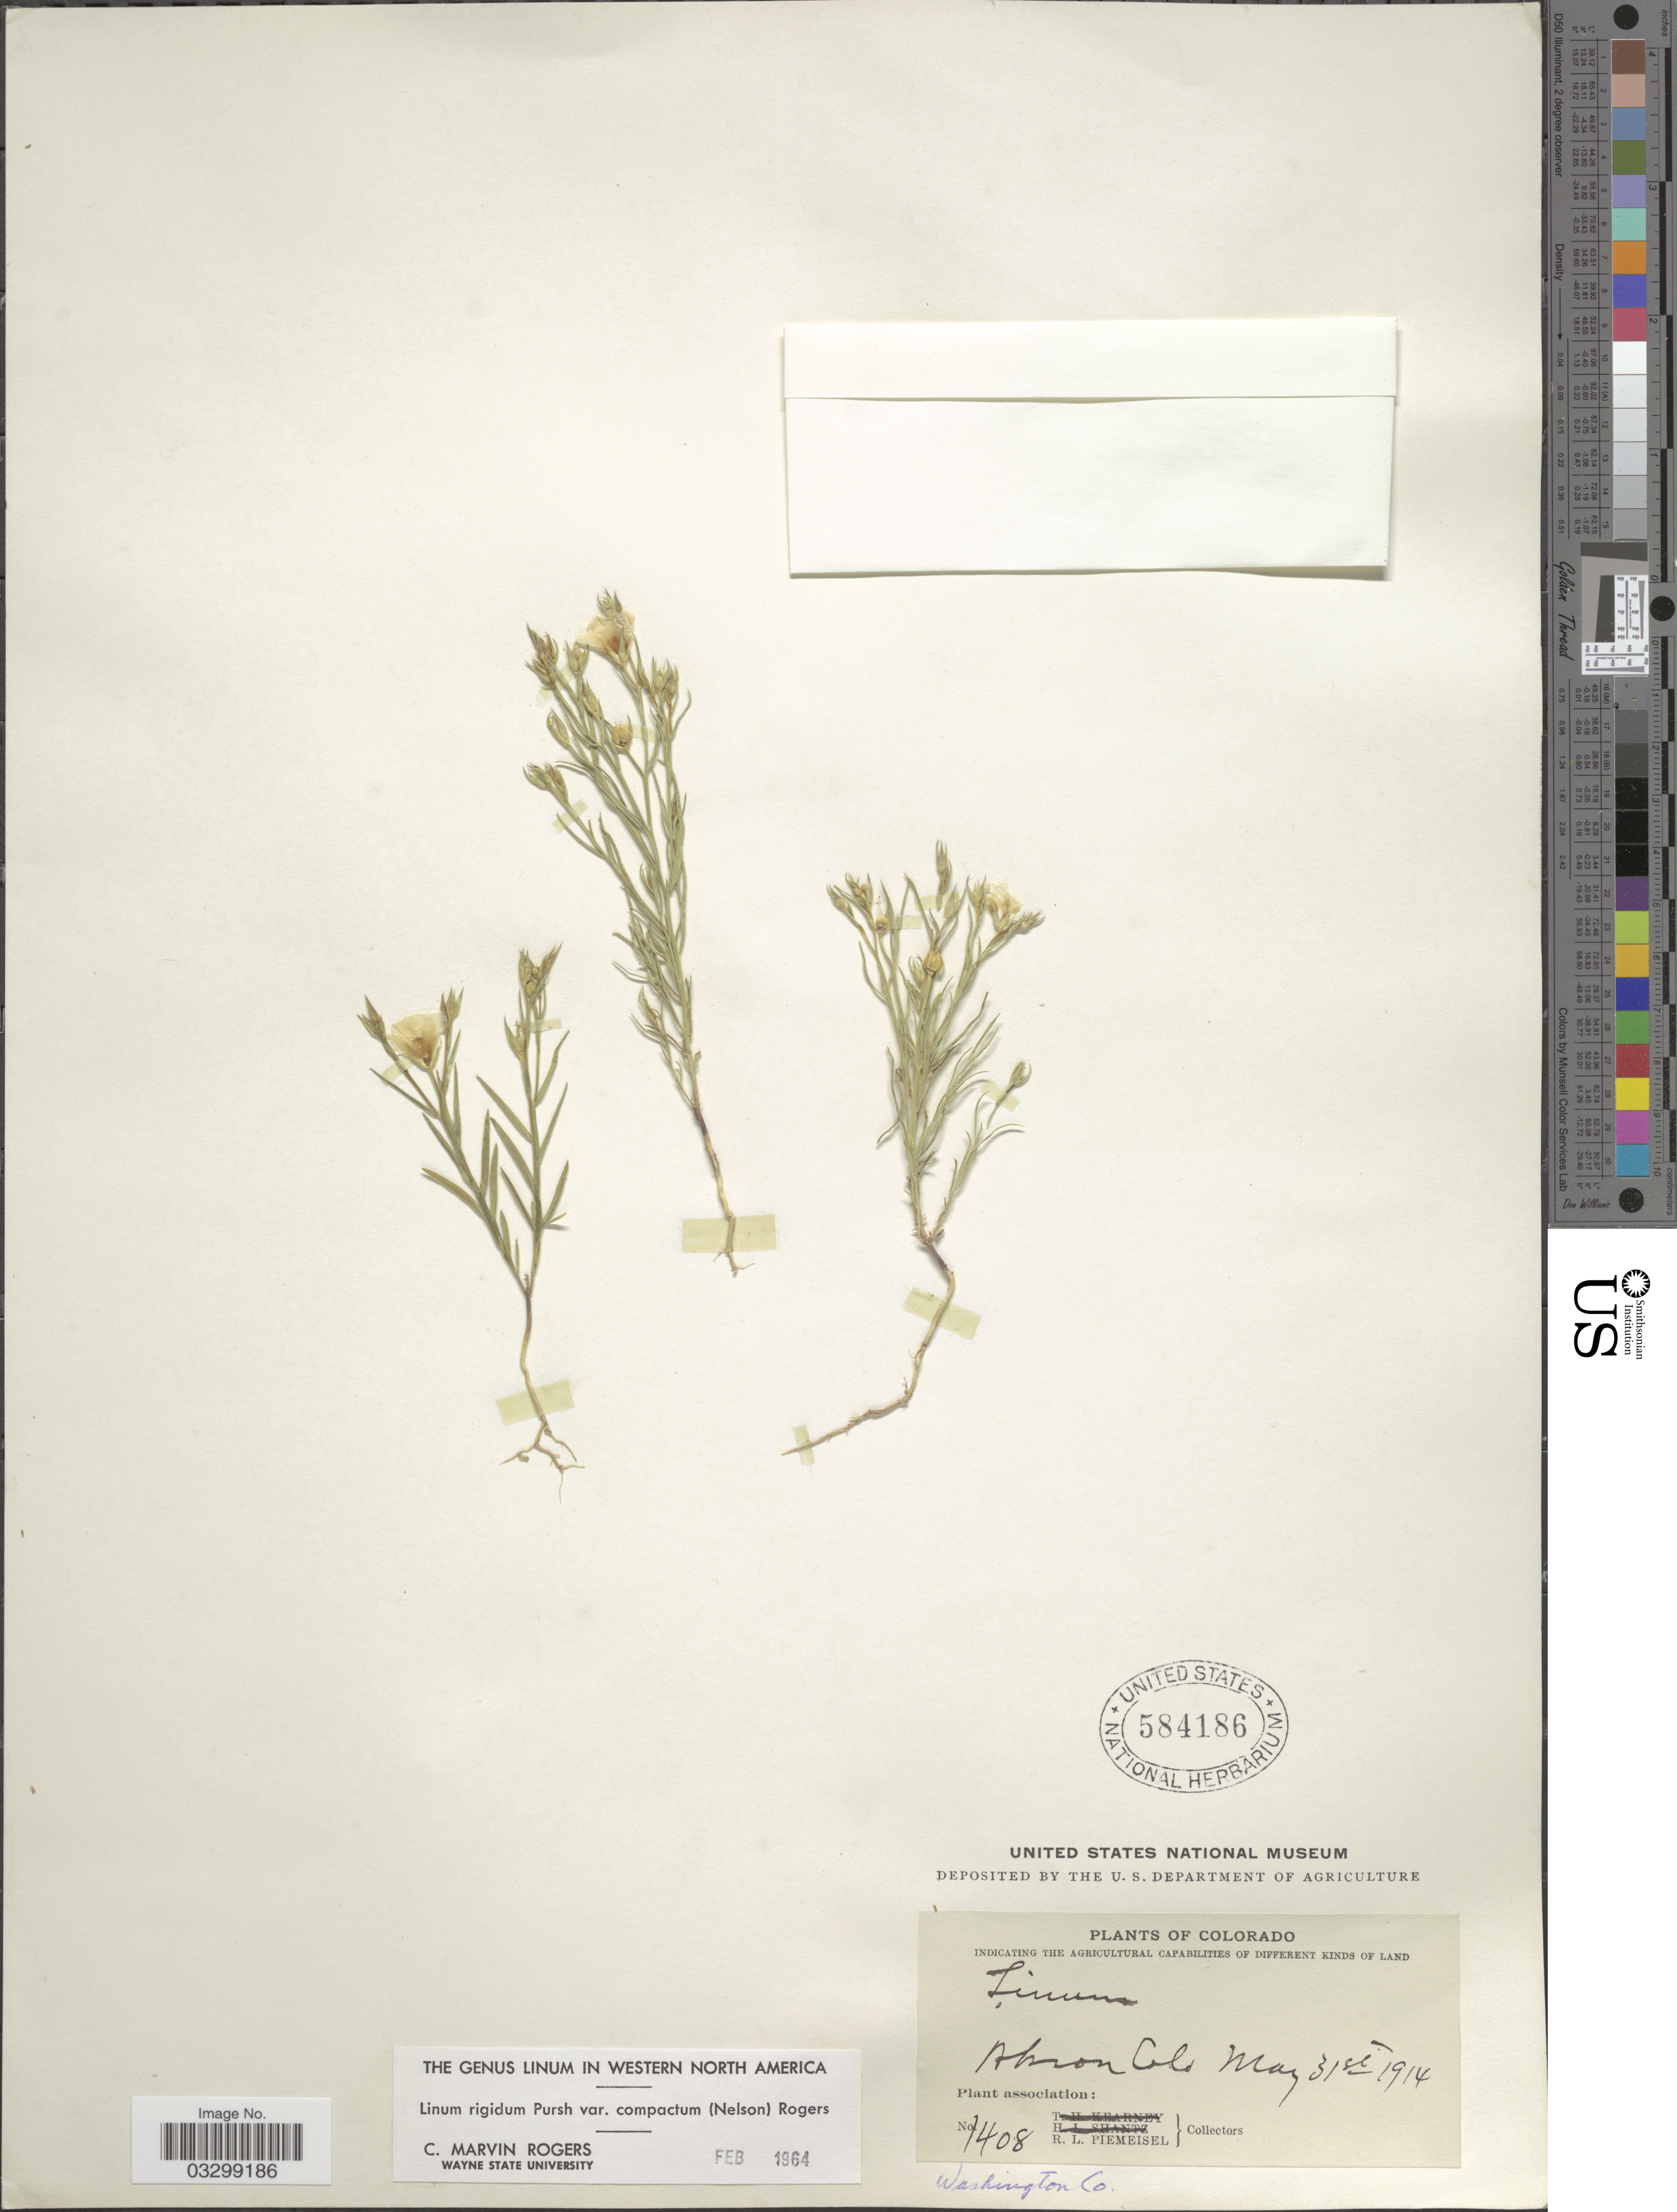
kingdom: Plantae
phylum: Tracheophyta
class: Magnoliopsida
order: Malpighiales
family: Linaceae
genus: Linum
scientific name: Linum rigidum var. compactum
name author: (A. Nelson) C.M. Rogers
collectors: R. L. Piemeisel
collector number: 1408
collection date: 1914-05-31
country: United States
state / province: Colorado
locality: Akron Colo. Washington Co.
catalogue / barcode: US 584186